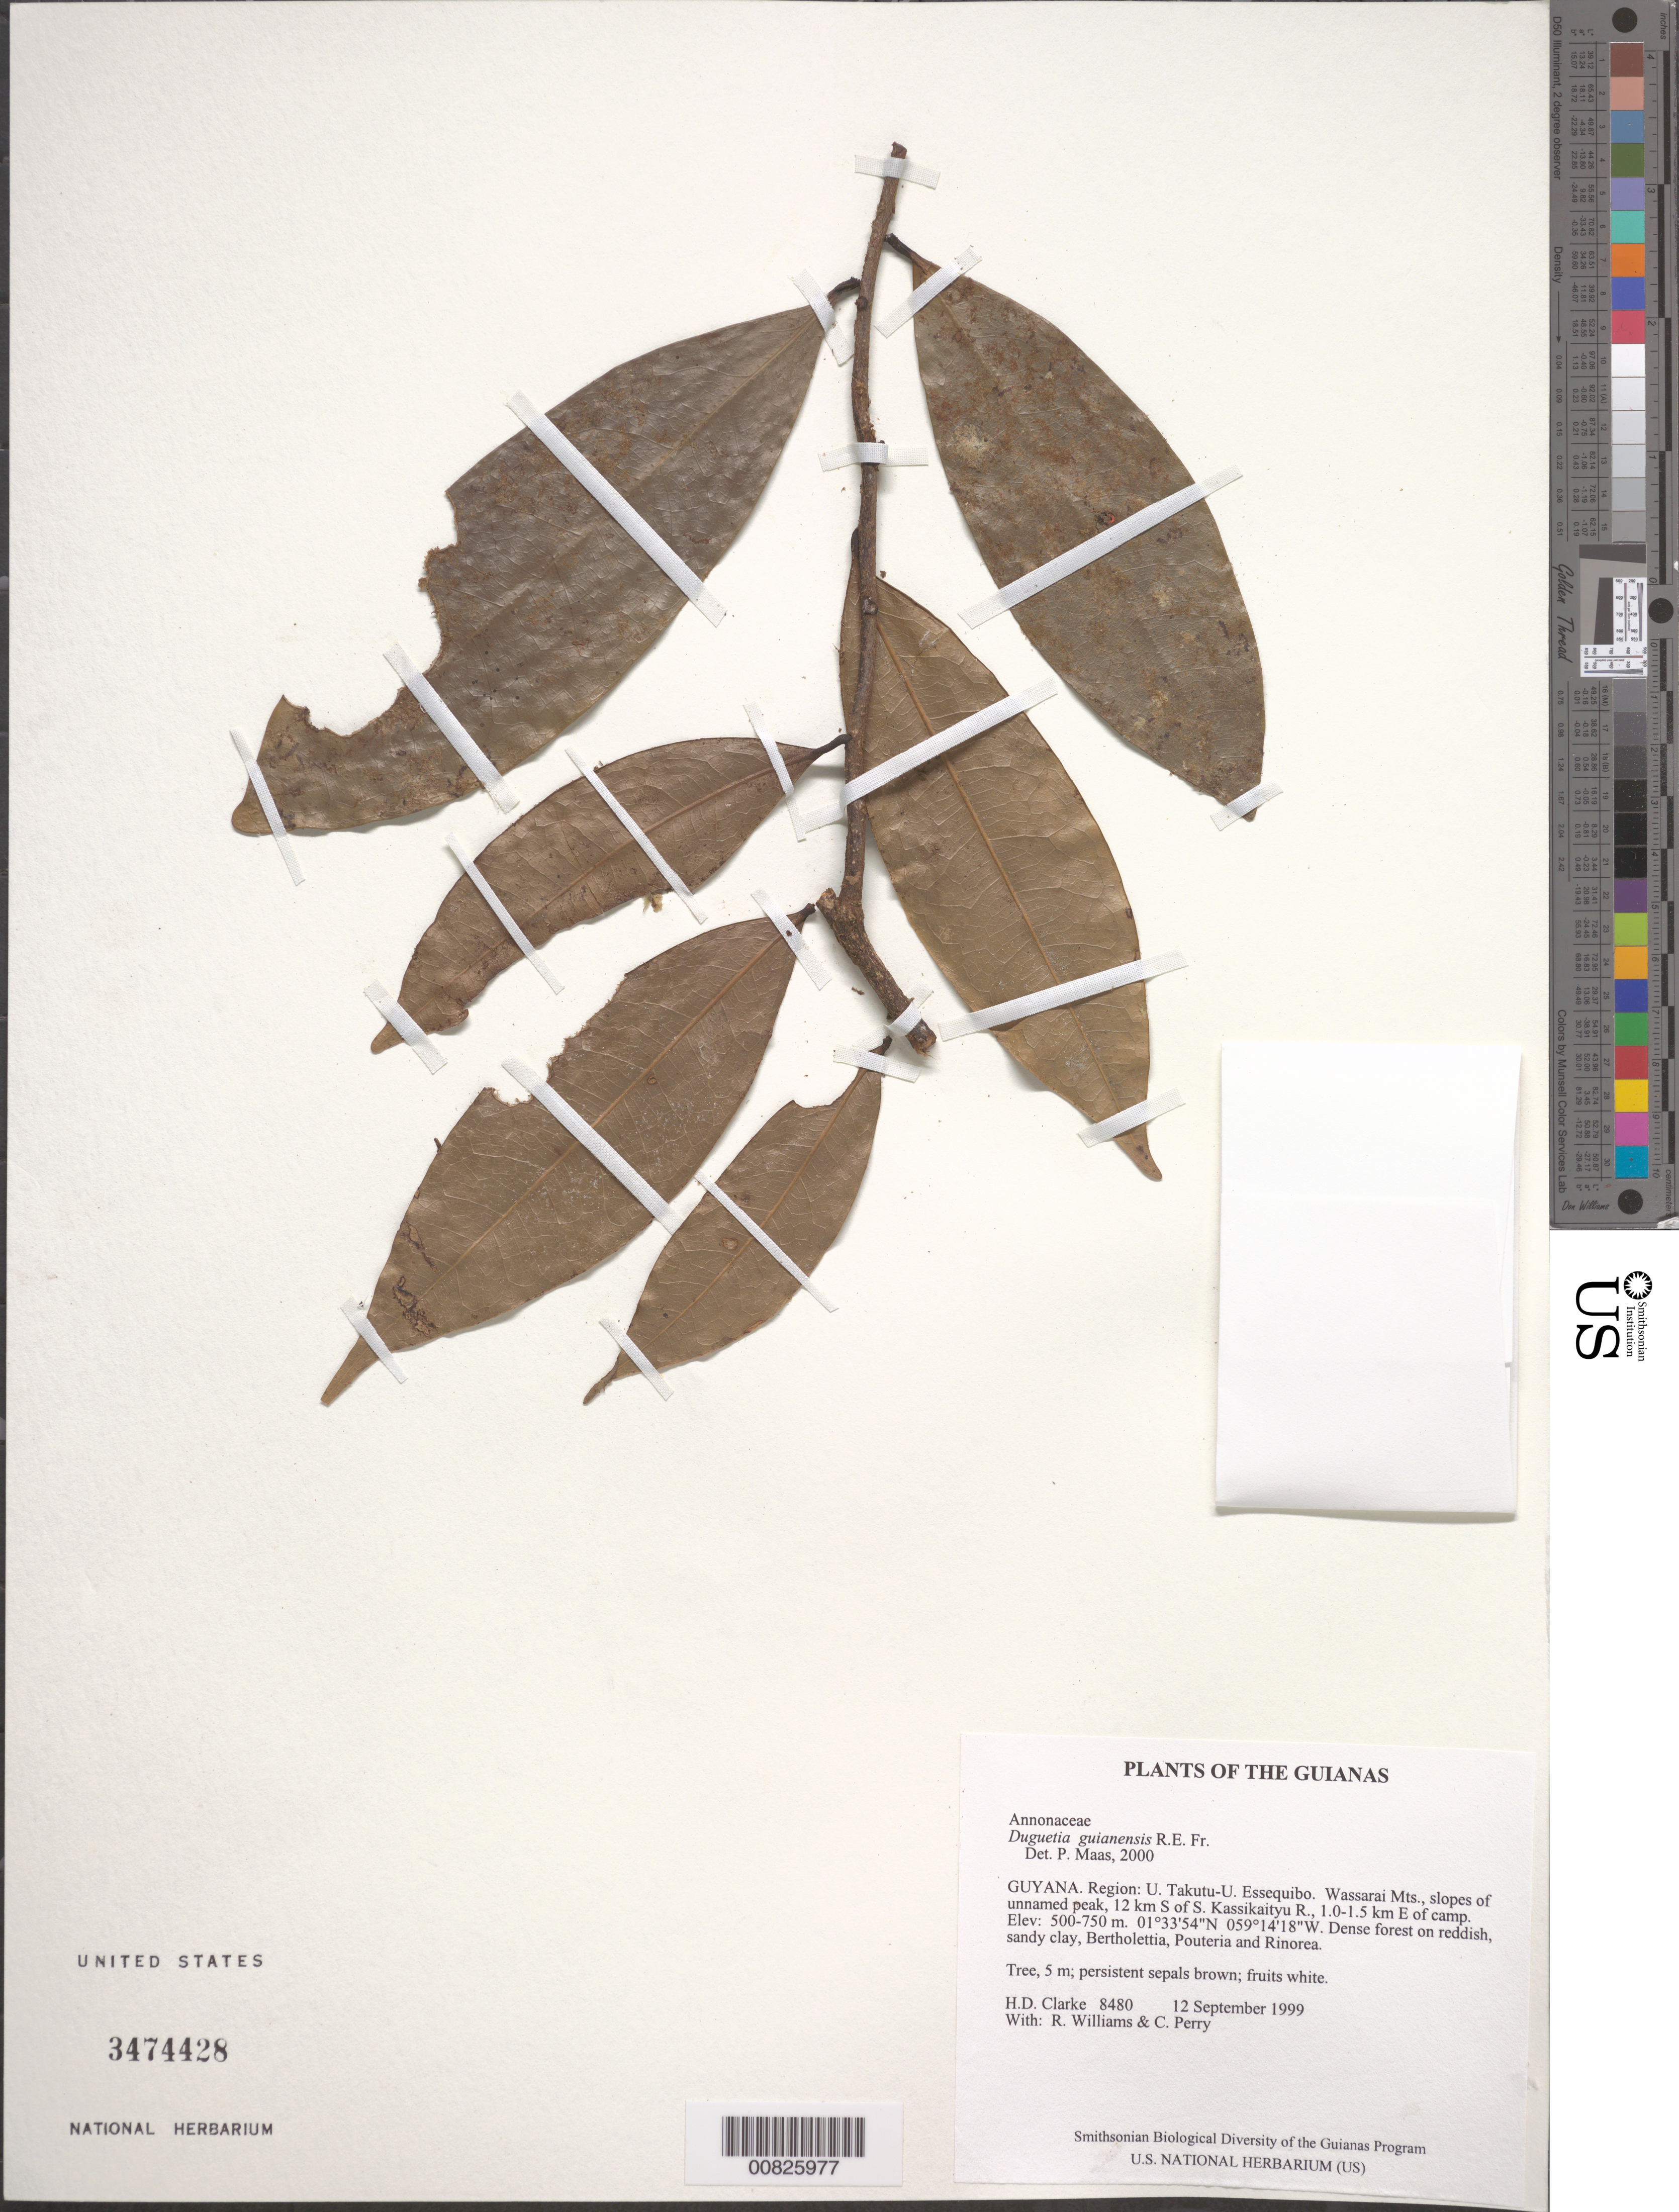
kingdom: Plantae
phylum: Tracheophyta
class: Magnoliopsida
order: Magnoliales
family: Annonaceae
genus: Duguetia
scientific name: Duguetia guianensis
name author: R.E. Fr.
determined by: Maas, Paul J. M.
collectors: H. D. Clarke, R. Williams & C. Perry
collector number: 8480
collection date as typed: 12 September 1999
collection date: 1999-09-12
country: Guyana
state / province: U. Takutu-U. Essequibo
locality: Wassarai Mts., slopes of unnamed peak, 12 km S of S. Kassikaityu R., 1.0-1.5 km E of camp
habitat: Dense forest on reddish, sandy clay, Bertholettia, Pouteria and Rinorea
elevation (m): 500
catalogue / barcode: US 3474428